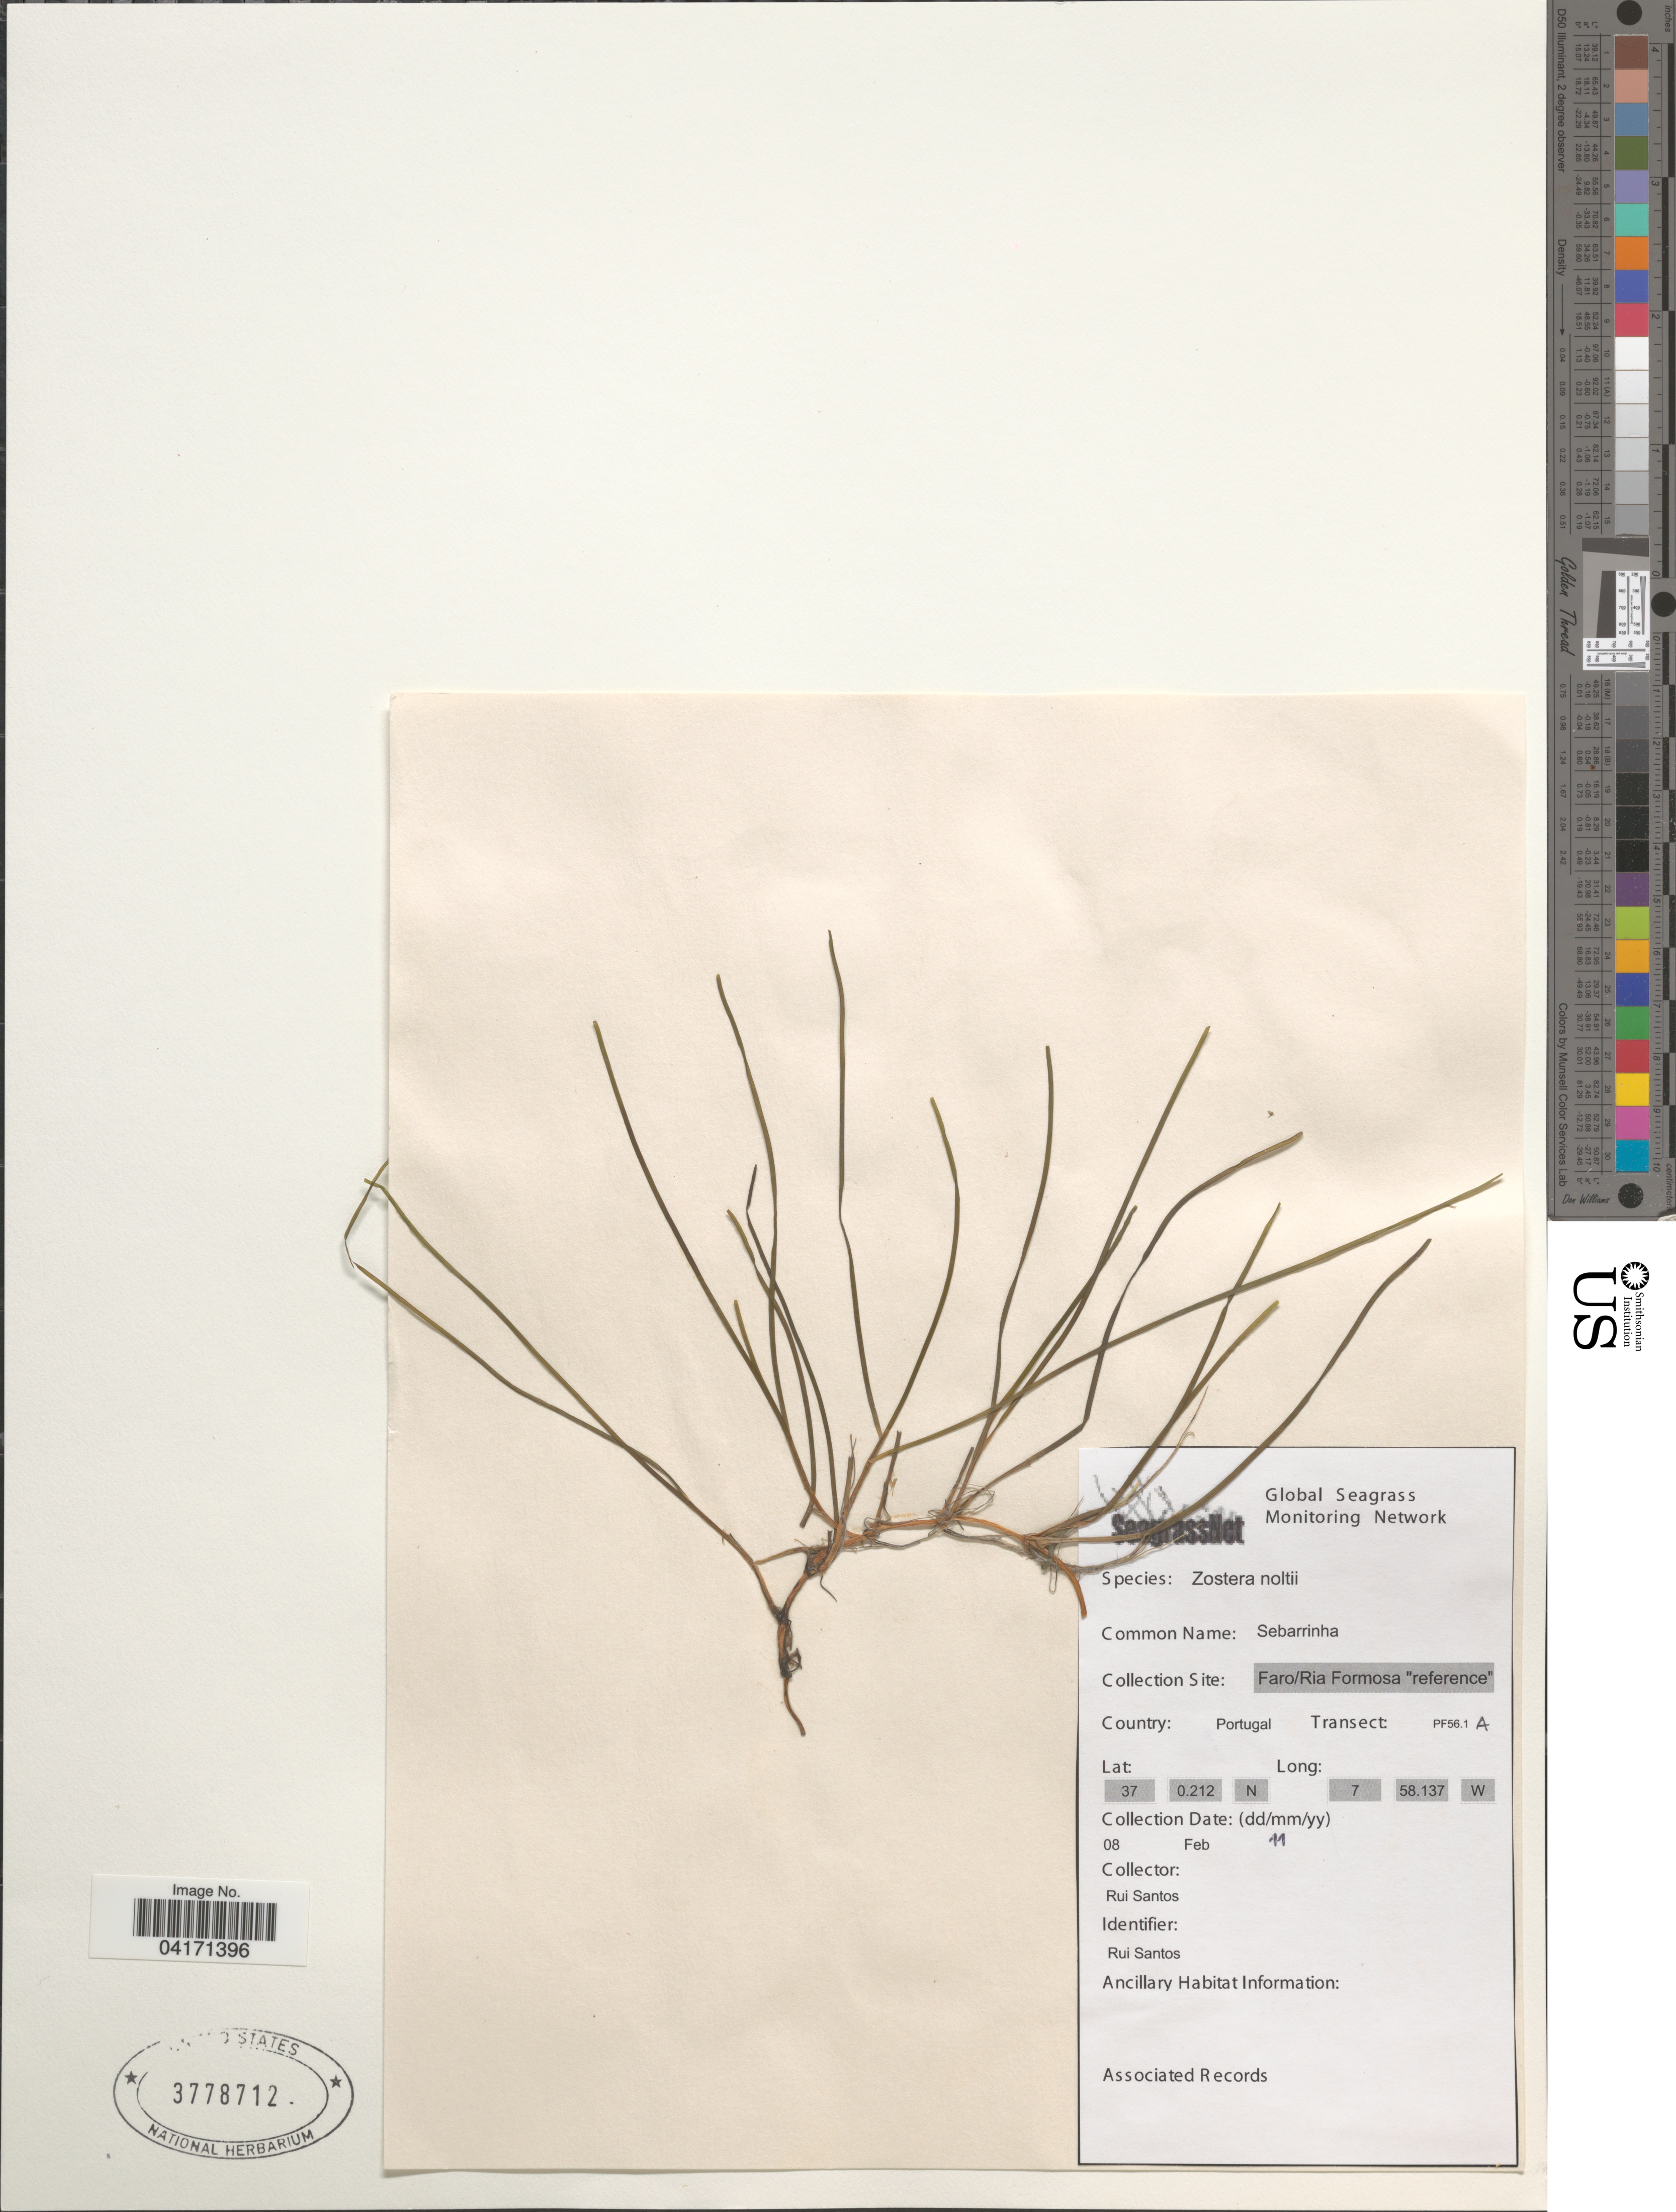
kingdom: Plantae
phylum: Tracheophyta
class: Liliopsida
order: Alismatales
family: Zosteraceae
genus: Zostera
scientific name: Zostera noltii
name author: Hornem.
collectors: R. Santos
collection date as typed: Transcribed d/m/y: 8/2/11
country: Portugal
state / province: Faro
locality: Ria Formosa "reference". Transect: PF56.1 A.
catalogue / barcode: US 3778712